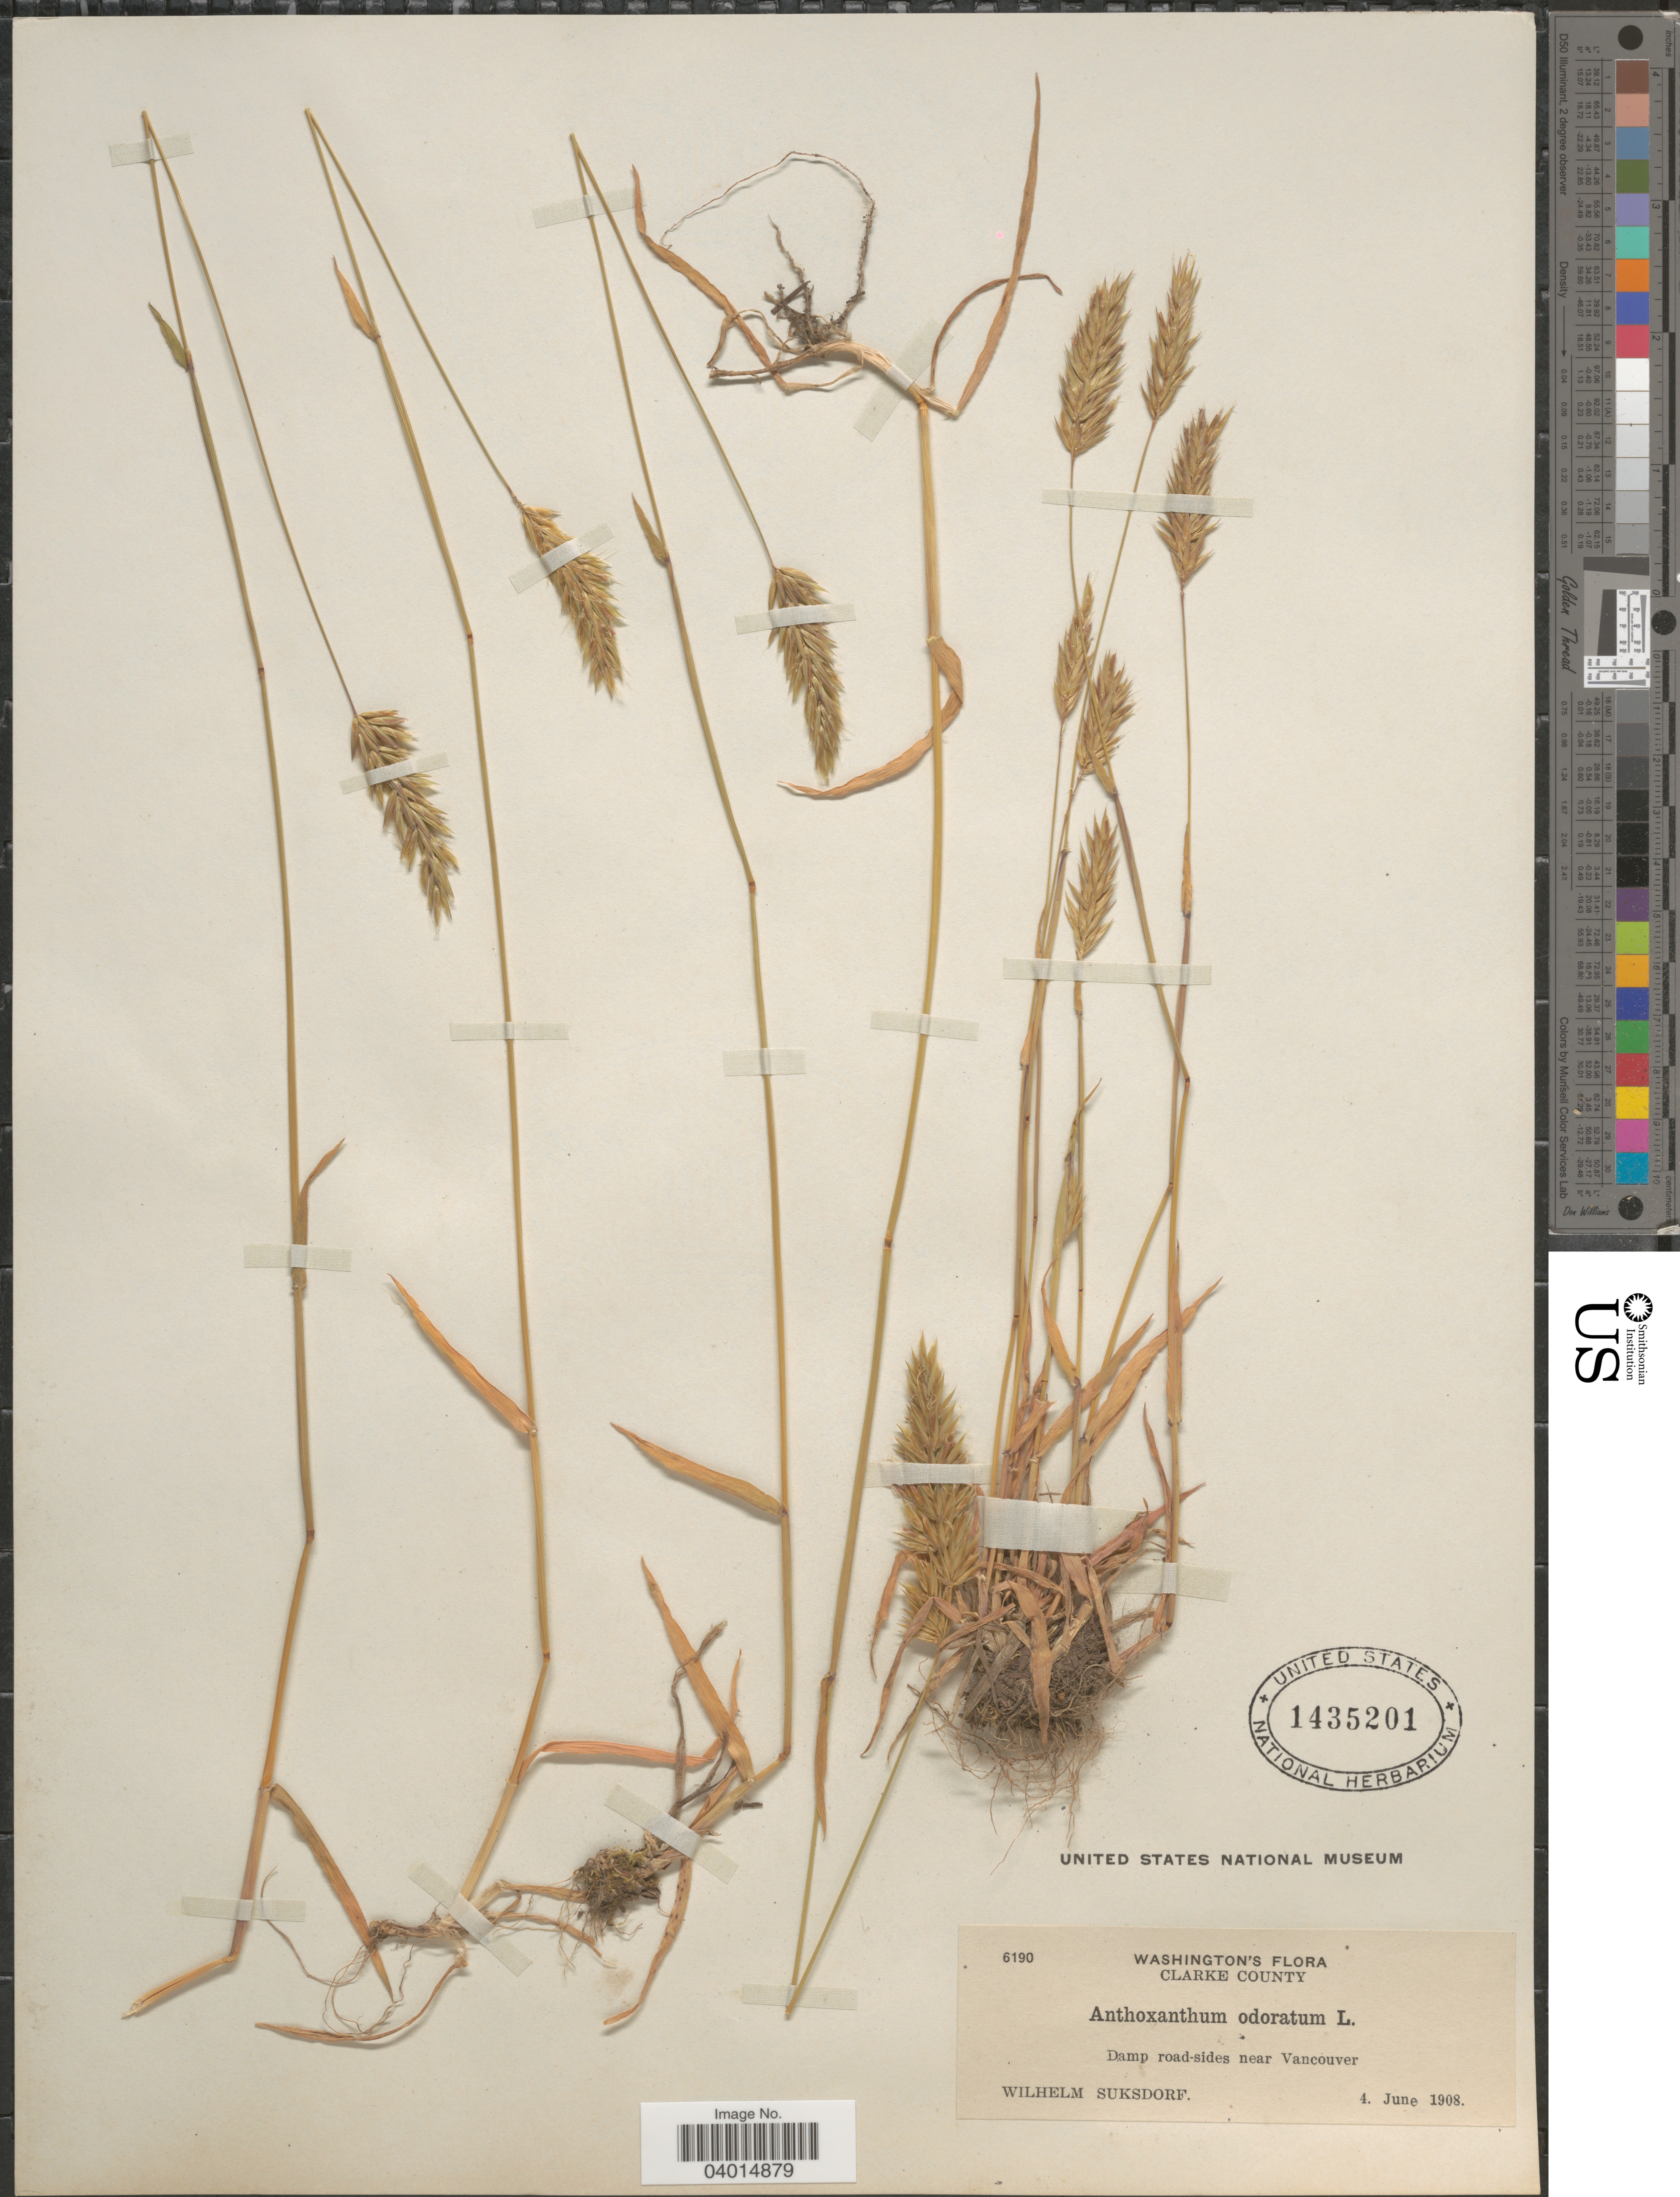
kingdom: Plantae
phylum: Tracheophyta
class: Liliopsida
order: Poales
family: Poaceae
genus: Anthoxanthum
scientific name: Anthoxanthum odoratum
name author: L.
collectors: W. N. Suksdorf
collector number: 6190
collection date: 1908-06-04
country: United States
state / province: Washington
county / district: Clark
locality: Clarke County. Damp road-sides near Vancouver.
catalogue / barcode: US 1435201